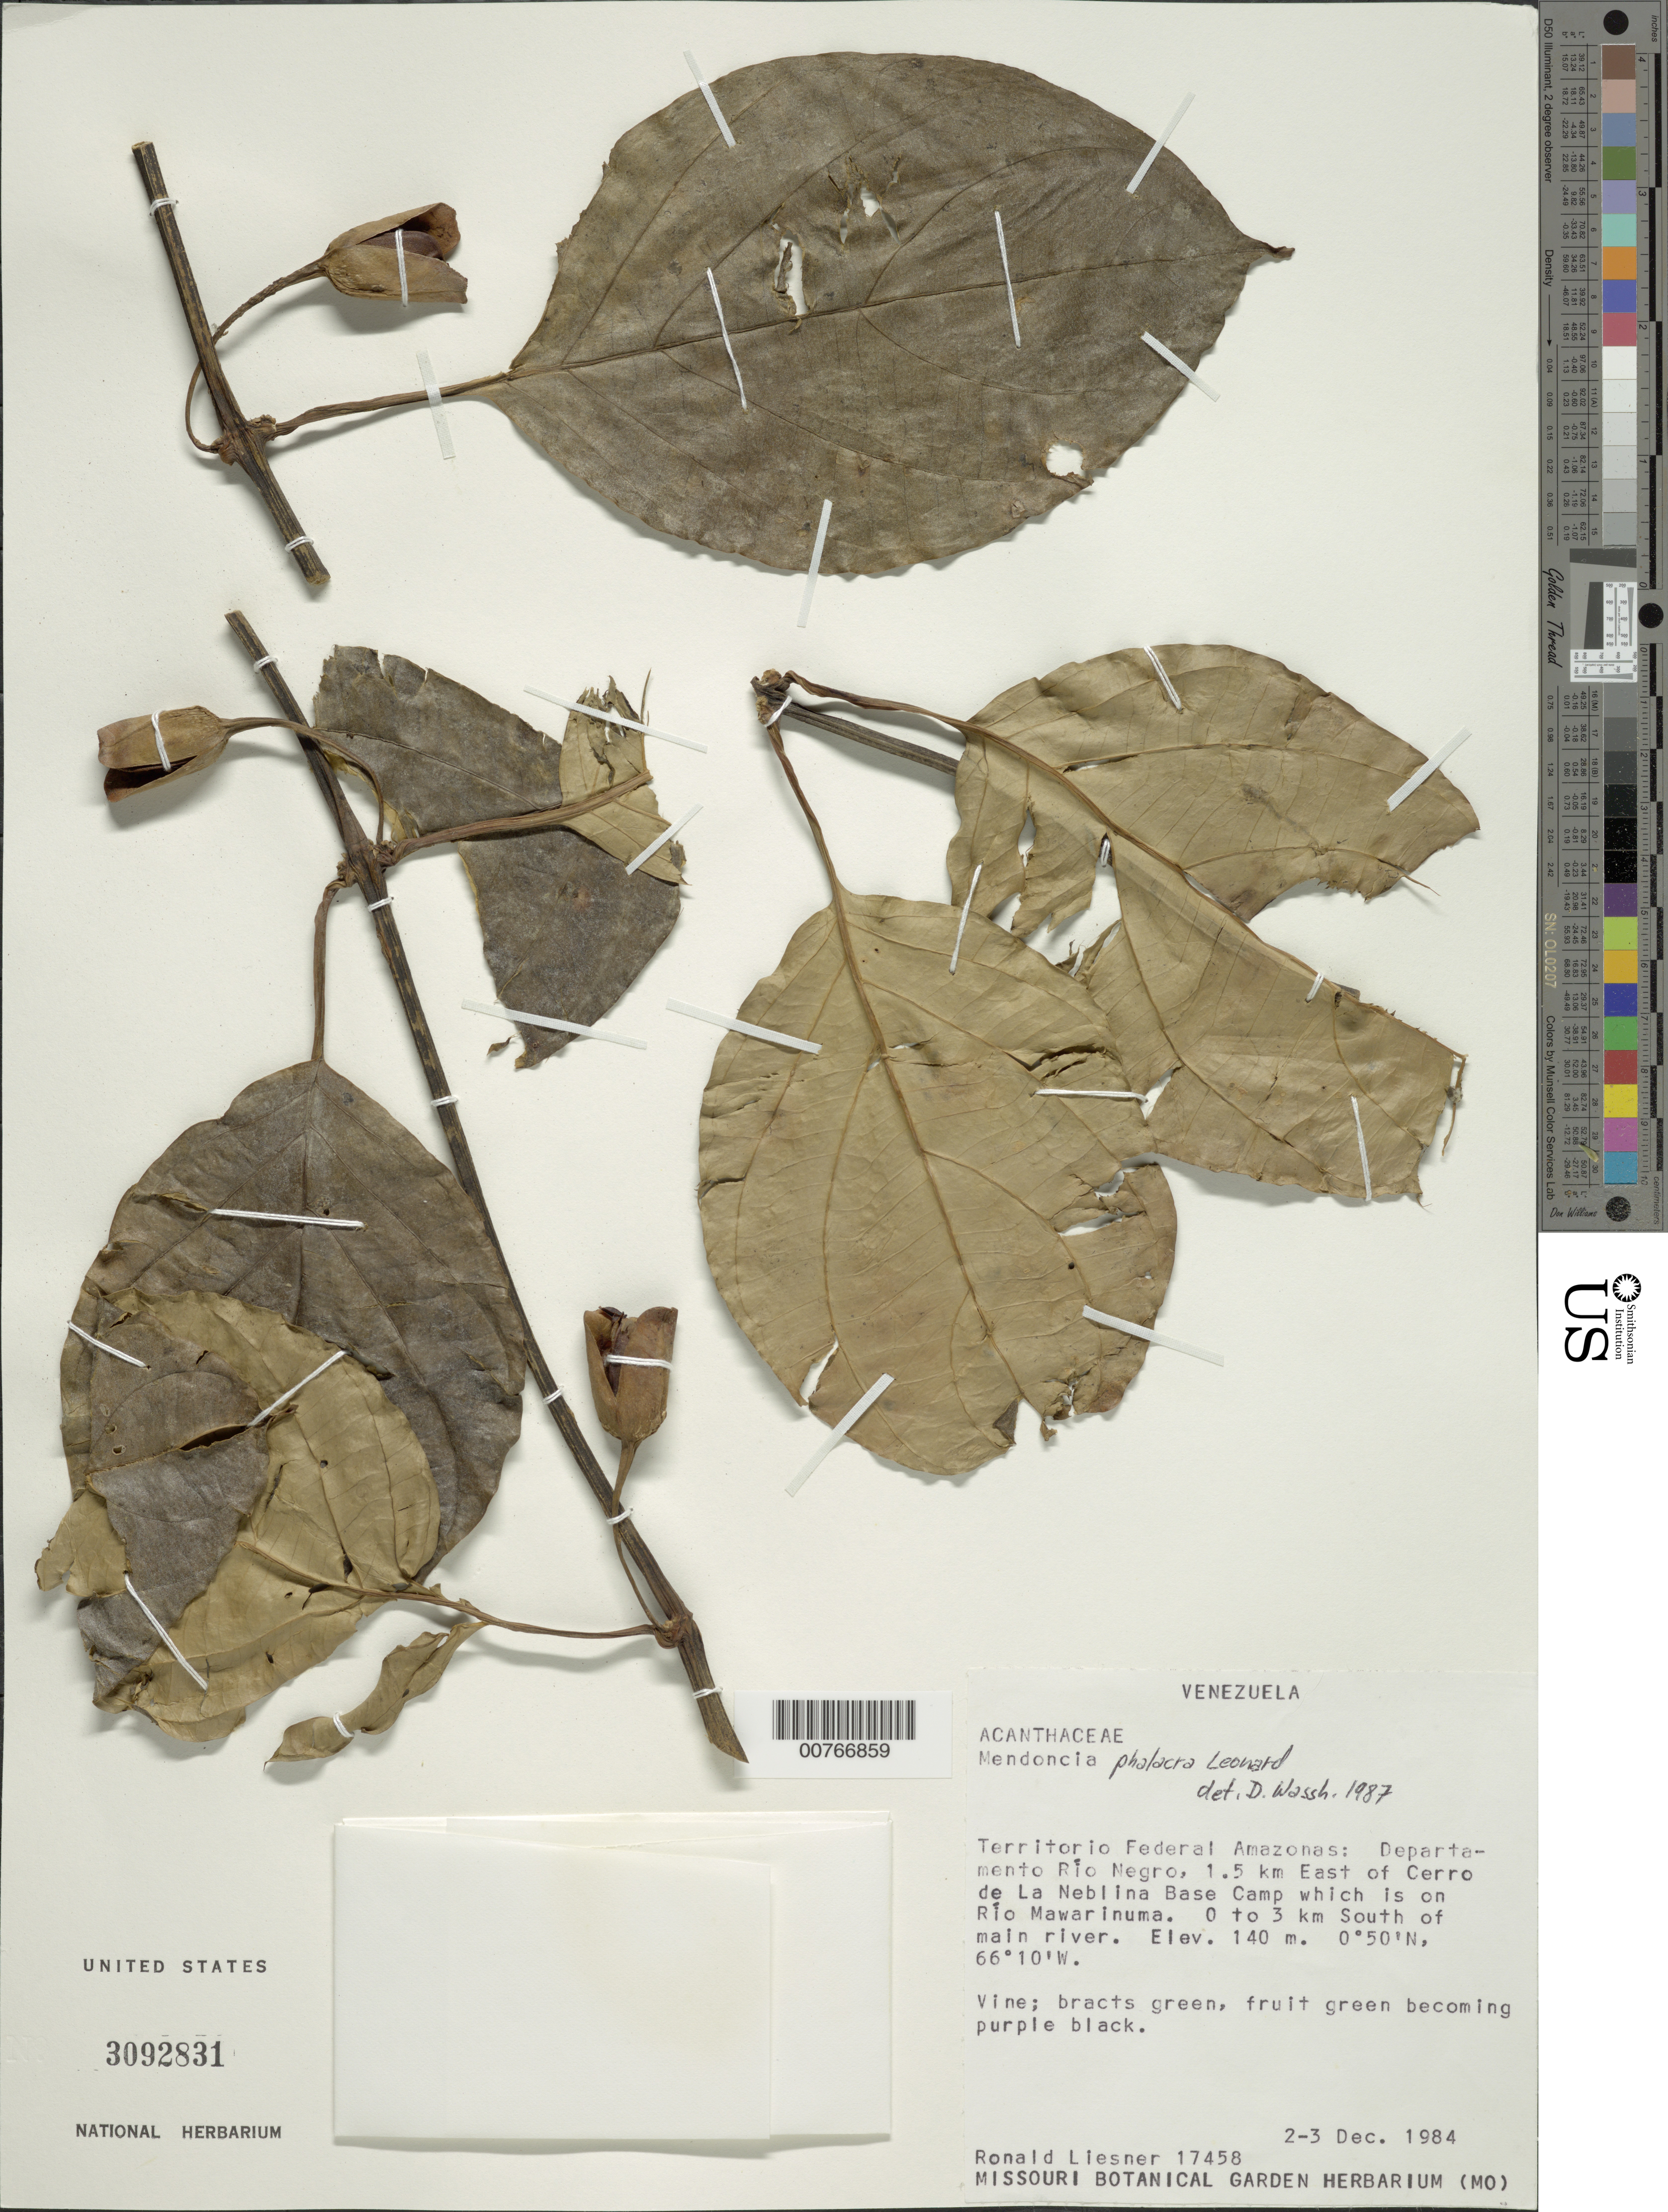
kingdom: Plantae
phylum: Tracheophyta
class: Magnoliopsida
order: Lamiales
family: Acanthaceae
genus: Mendoncia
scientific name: Mendoncia phalacra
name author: Leonard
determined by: Wasshausen, Dieter C., (BOT), Smithsonian Institution - National Museum of Natural History (UNITED STATES)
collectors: R. L. Liesner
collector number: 17458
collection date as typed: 2-Dec-84 to 3-Dec-84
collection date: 1984-12-02/1984-12-03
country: Venezuela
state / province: Amazonas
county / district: Río Negro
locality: Río Mawarinuma, 1.5 km E of Cerro de La Neblina Base Camp, 0-3 km S of main river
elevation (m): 140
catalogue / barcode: US 3092831